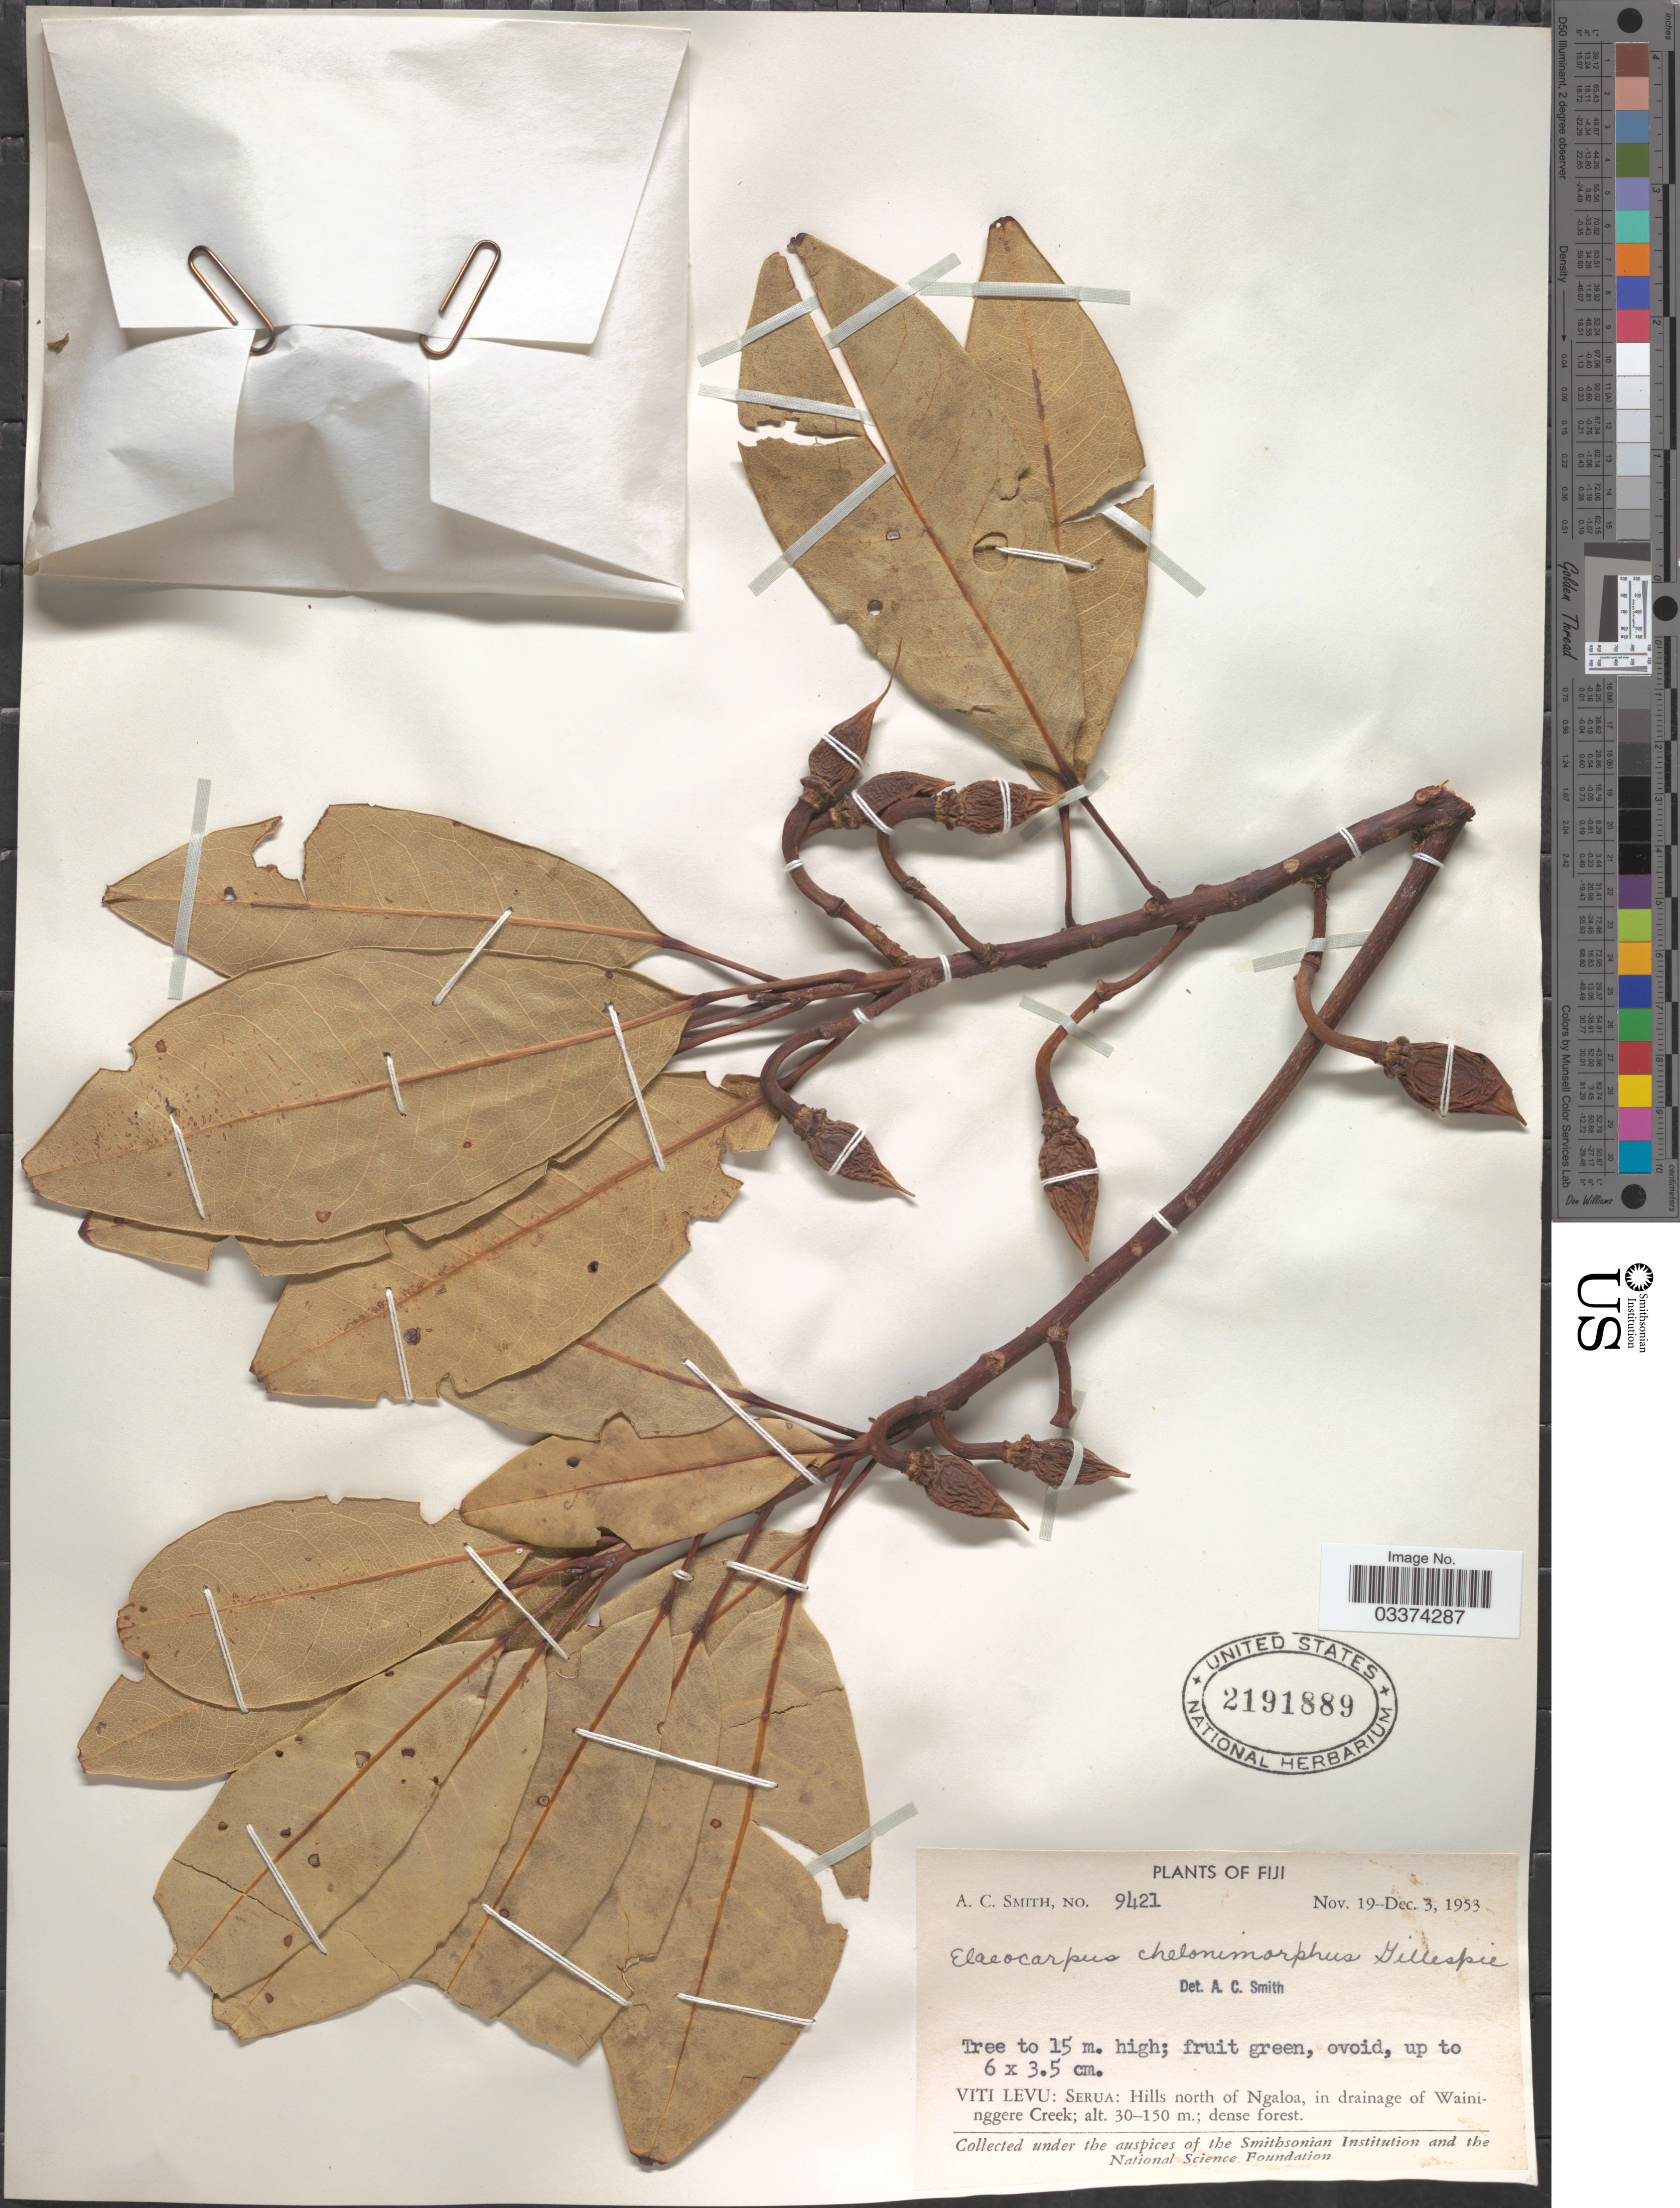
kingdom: Plantae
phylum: Tracheophyta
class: Magnoliopsida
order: Oxalidales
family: Elaeocarpaceae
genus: Elaeocarpus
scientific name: Elaeocarpus chelonimorphus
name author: Gillespie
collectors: A. C. Smith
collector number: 9421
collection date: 1953-11-19/1953-12-03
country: Fiji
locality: Viti Levu: Serua: Hills north of Ngaloa, in drainage of Waininggere Creek.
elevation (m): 30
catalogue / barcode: US 2191889